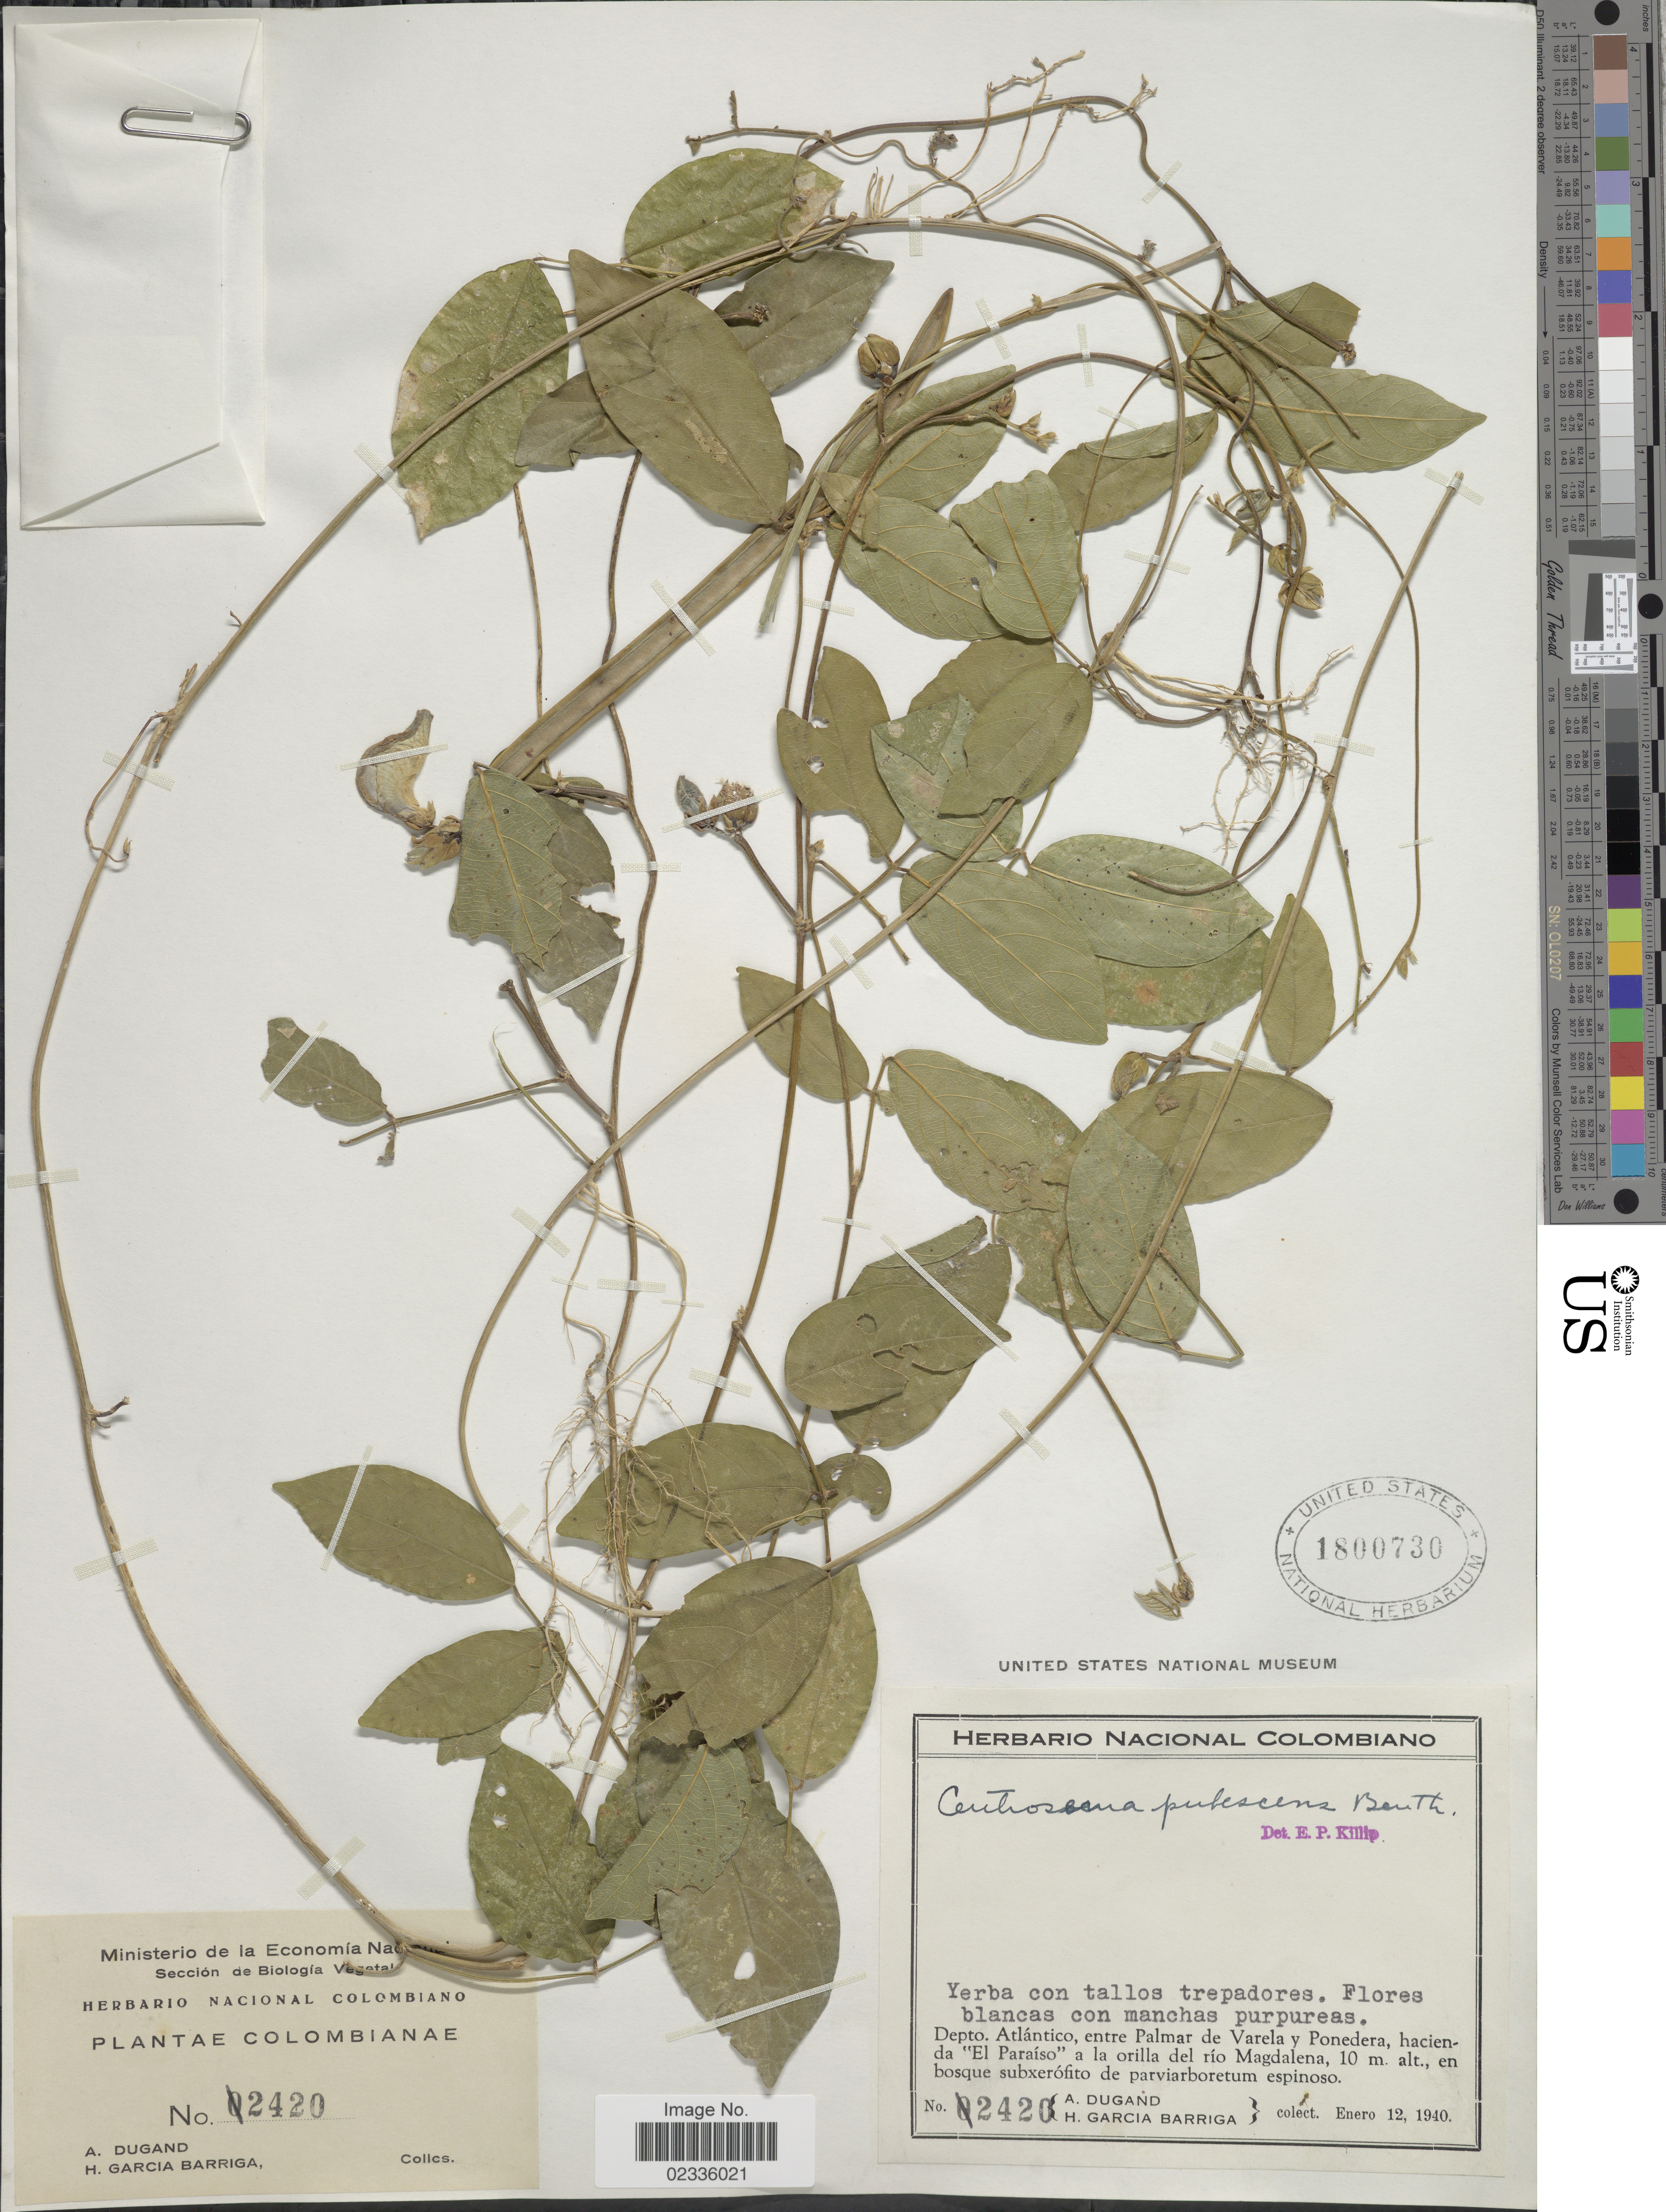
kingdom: Plantae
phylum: Tracheophyta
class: Magnoliopsida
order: Fabales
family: Fabaceae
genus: Centrosema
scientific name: Centrosema pubescens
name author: Benth.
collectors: A. Dugand & H. García Barriga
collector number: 2420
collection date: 1940-01-12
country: Colombia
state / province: Atlántico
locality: Entre Palmar de Varela y Ponedera, hacienda "El Paraíso" a la orilla del río Magdalena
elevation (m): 10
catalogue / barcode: US 1800730